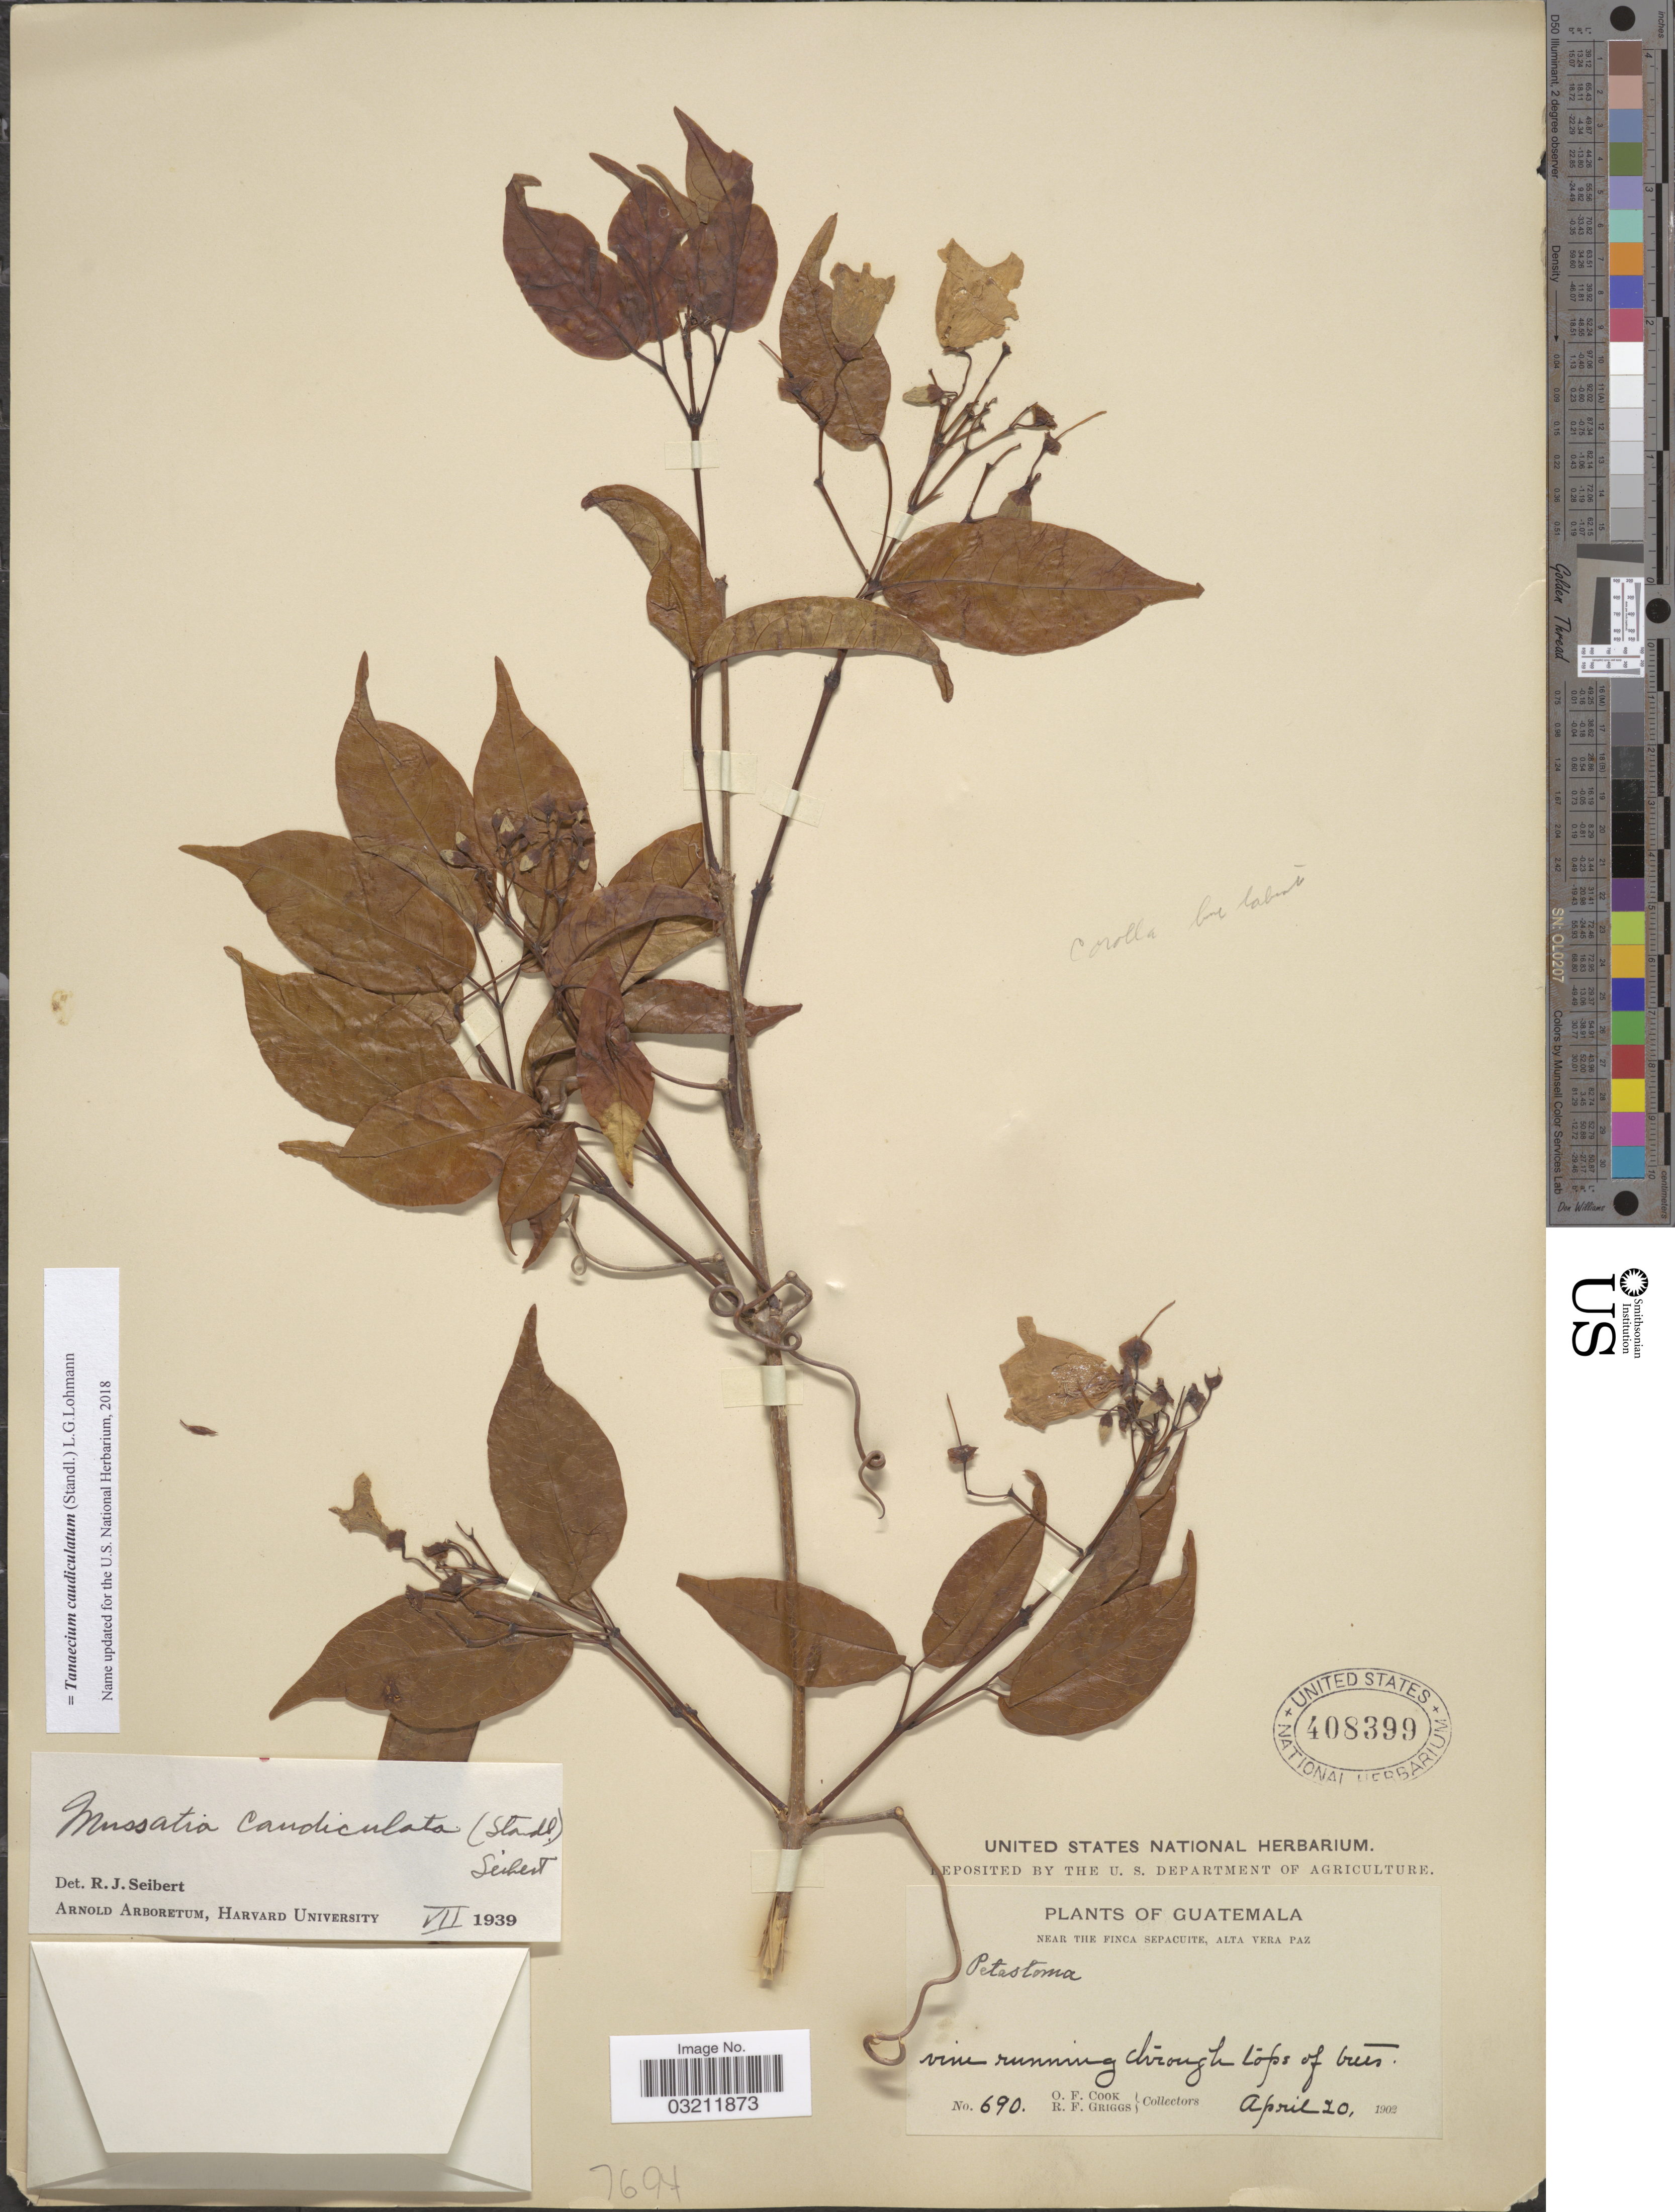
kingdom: Plantae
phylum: Tracheophyta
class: Magnoliopsida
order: Lamiales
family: Bignoniaceae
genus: Tanaecium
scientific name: Tanaecium caudiculatum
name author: (Standl.) L.G. Lohmann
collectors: O. F. Cook & R. F. Griggs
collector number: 690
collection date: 1902-04-20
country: Guatemala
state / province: Alta Verapaz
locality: Near the Finca Sepacuite.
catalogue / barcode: US 408399